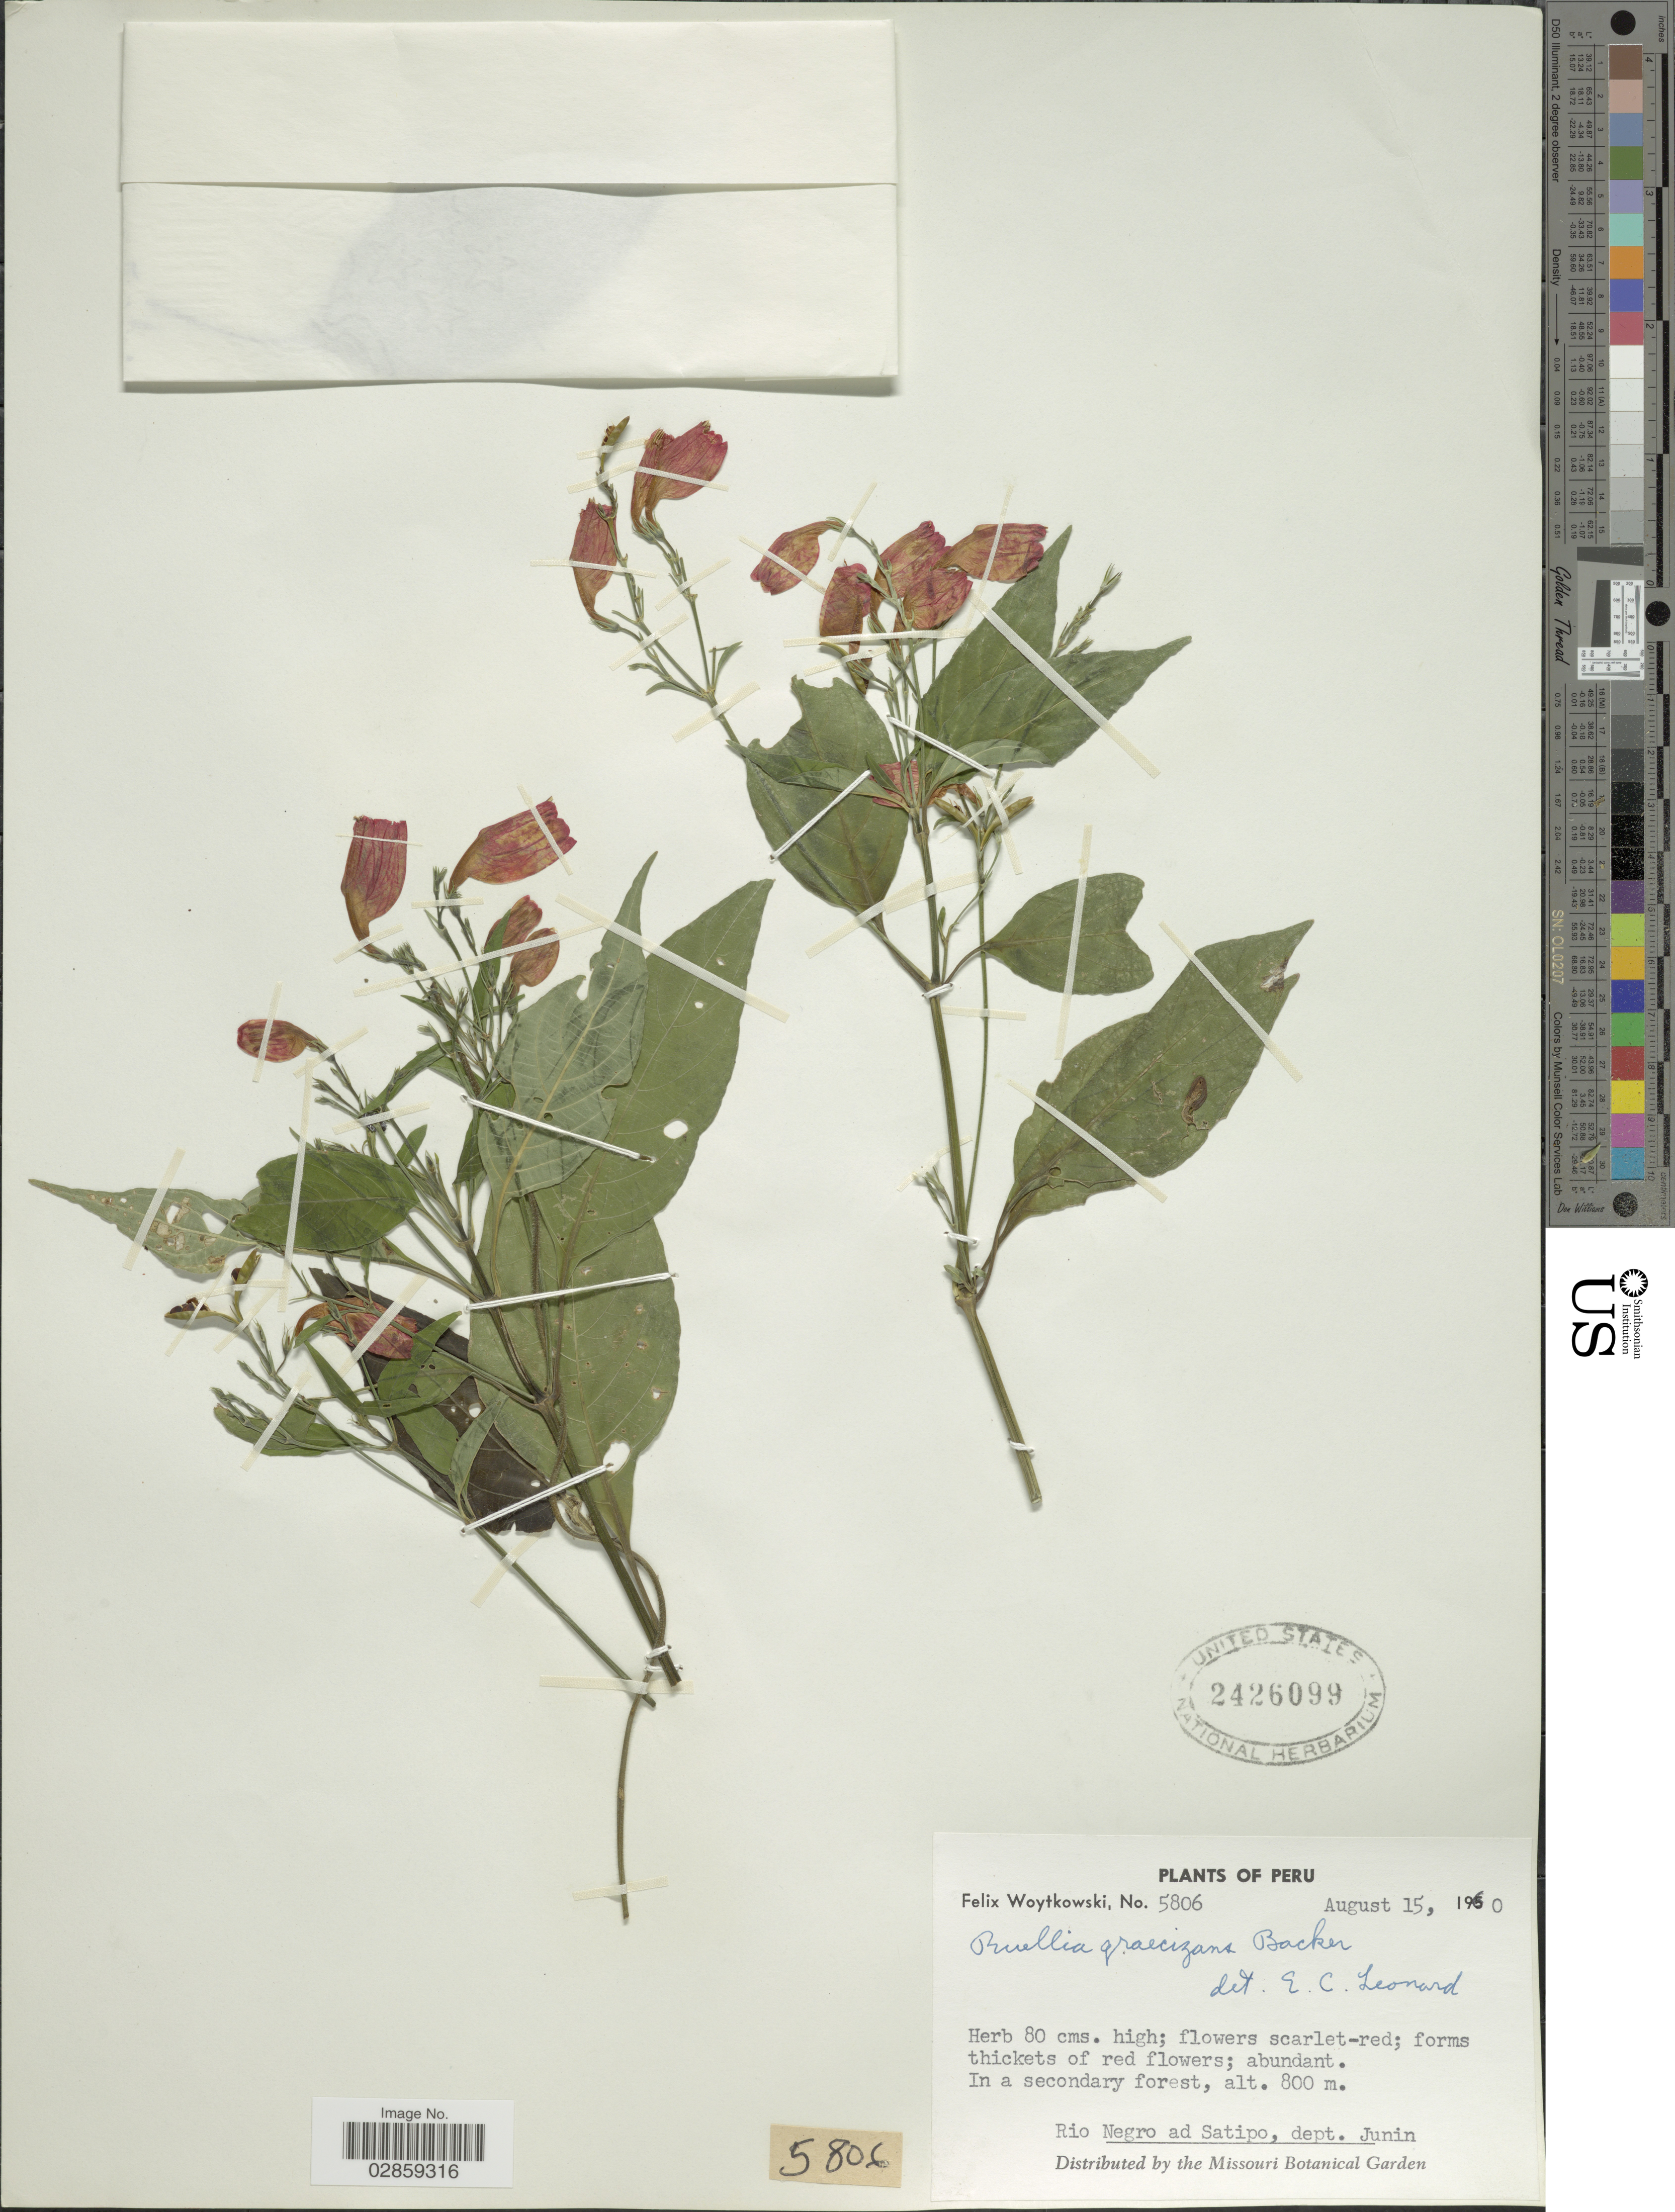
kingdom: Plantae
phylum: Tracheophyta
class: Magnoliopsida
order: Lamiales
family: Acanthaceae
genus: Ruellia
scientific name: Ruellia brevifolia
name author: (Pohl) C. Ezcurra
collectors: F. Woytkowski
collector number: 5806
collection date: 1960-08-15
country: Peru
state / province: Junín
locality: Rio Negro ad Satipo, dept. Junin.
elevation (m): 800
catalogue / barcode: US 2426099